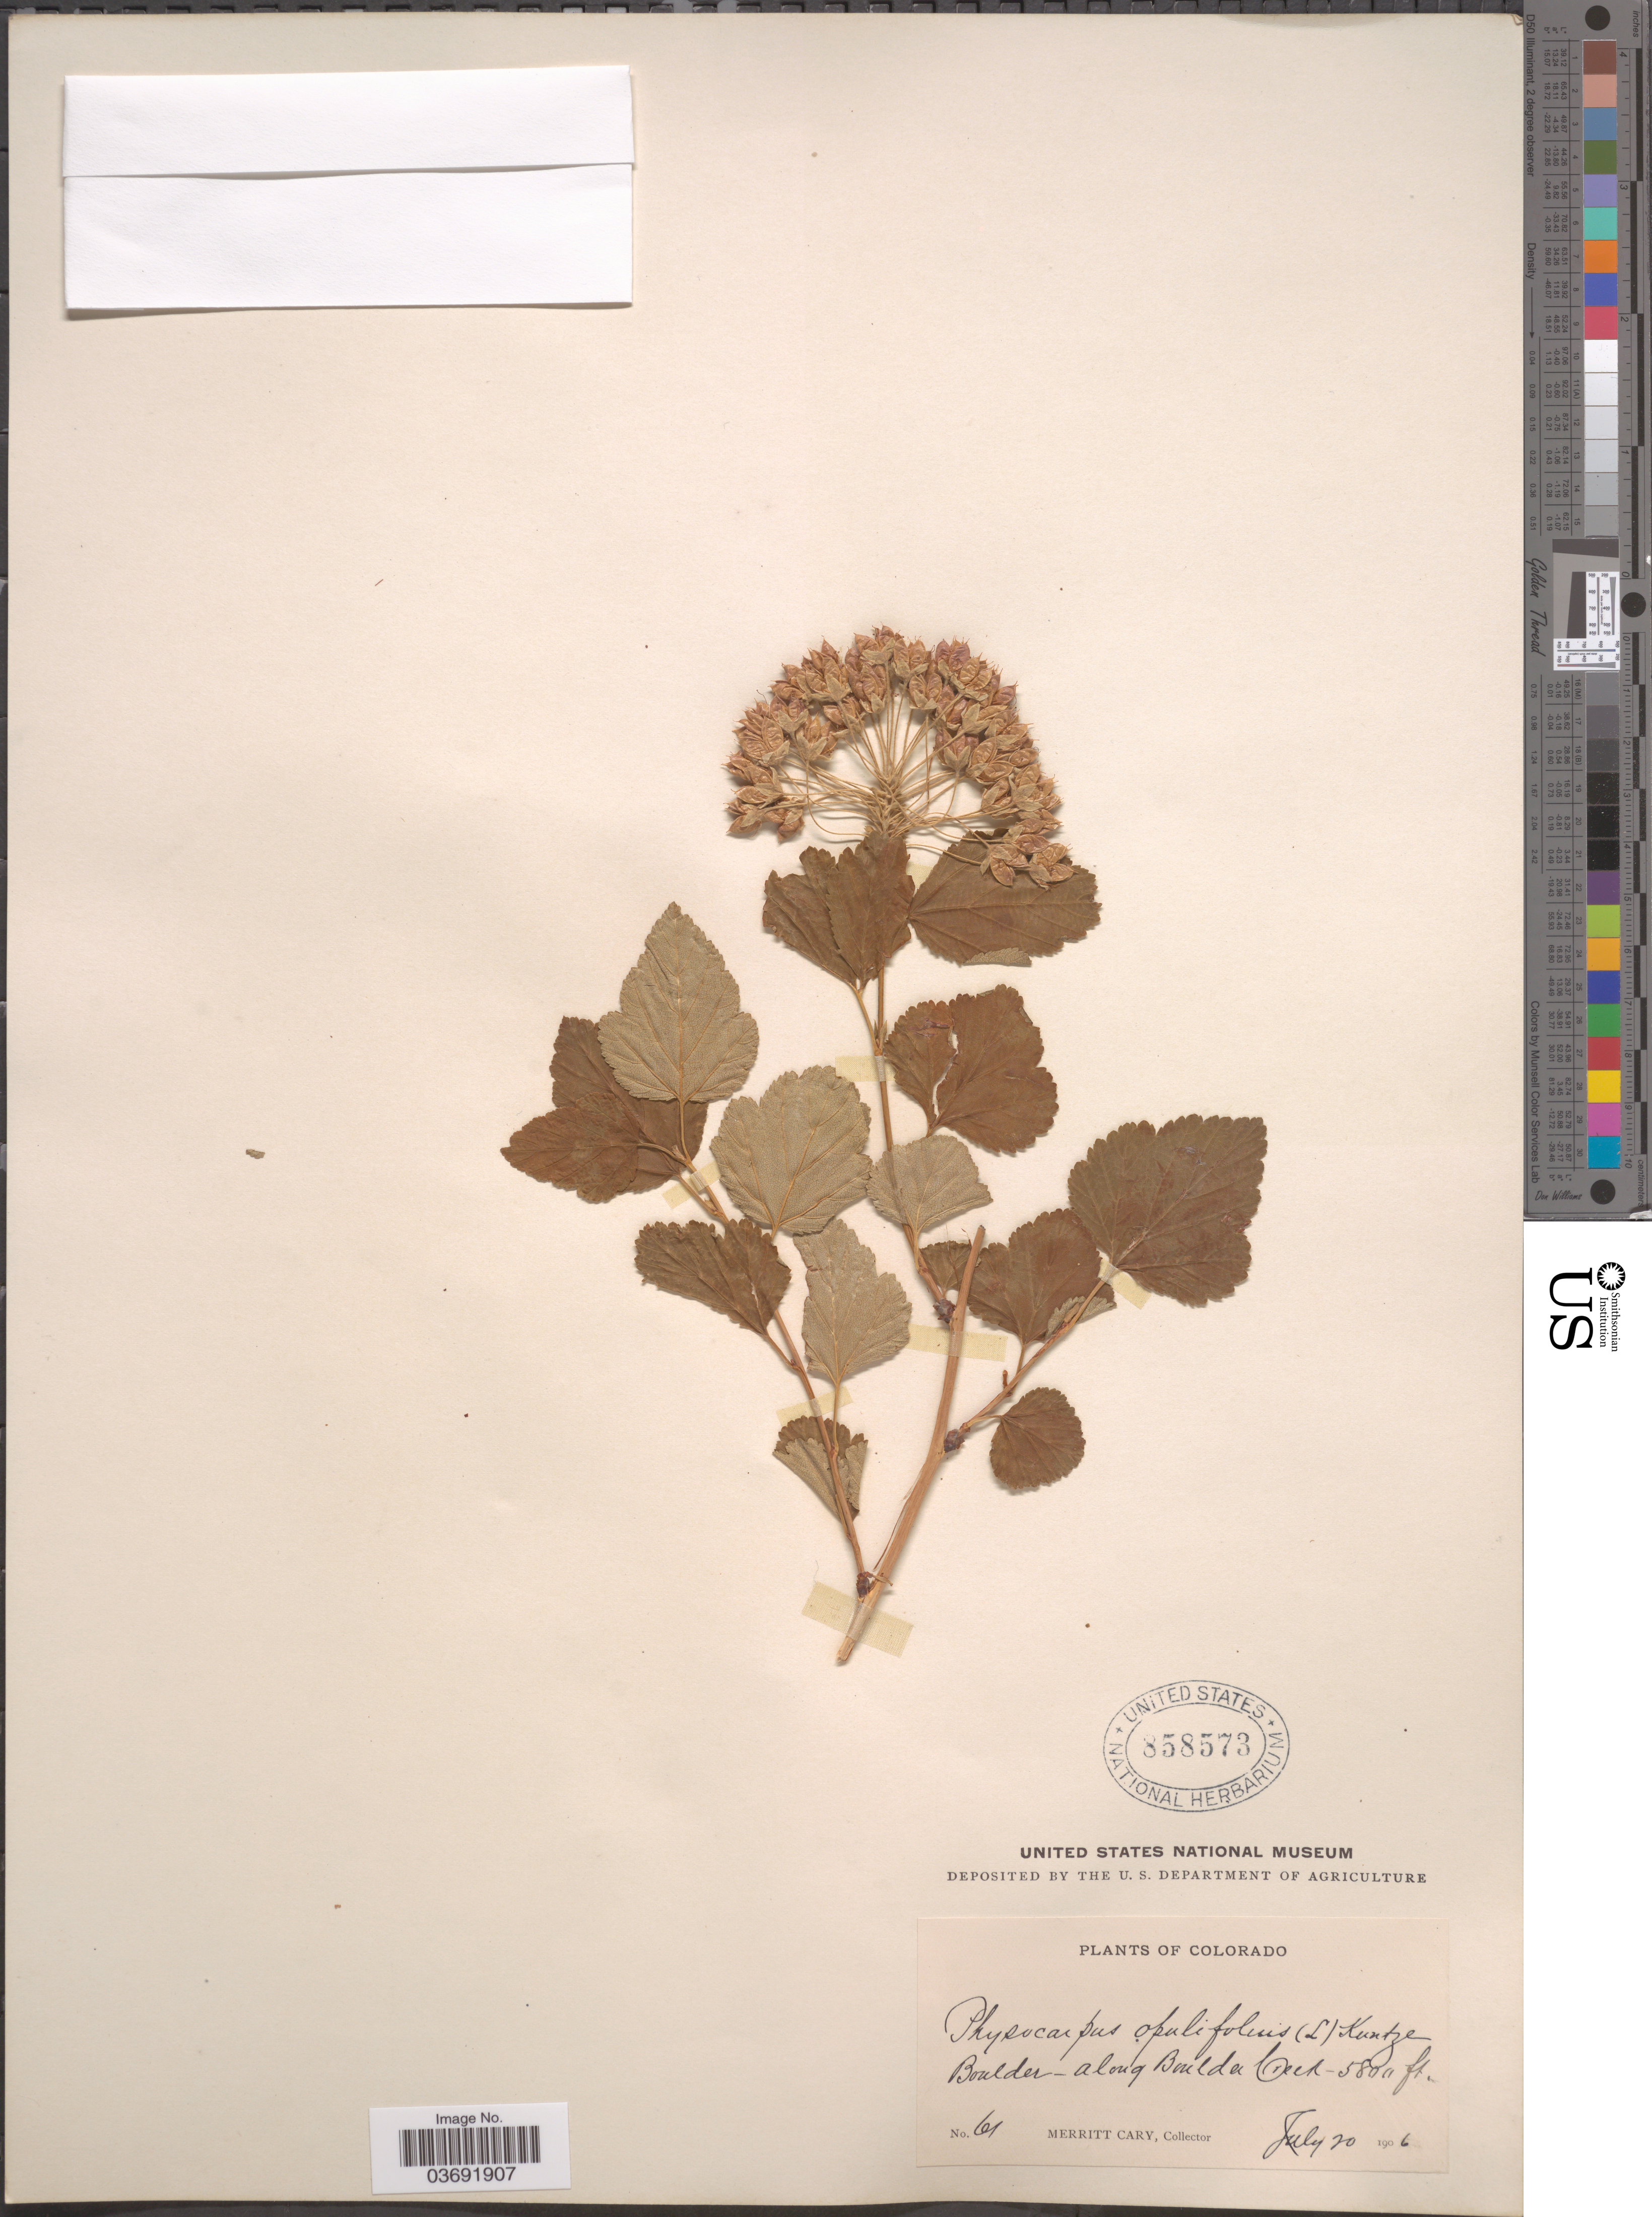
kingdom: Plantae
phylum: Tracheophyta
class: Magnoliopsida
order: Rosales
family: Rosaceae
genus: Physocarpus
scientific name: Physocarpus opulifolius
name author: (L.) Maxim.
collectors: M. Cary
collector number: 61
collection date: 1906-07-20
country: United States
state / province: Colorado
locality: Boulder - Along Boulder Creek.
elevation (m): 1768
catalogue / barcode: US 858573